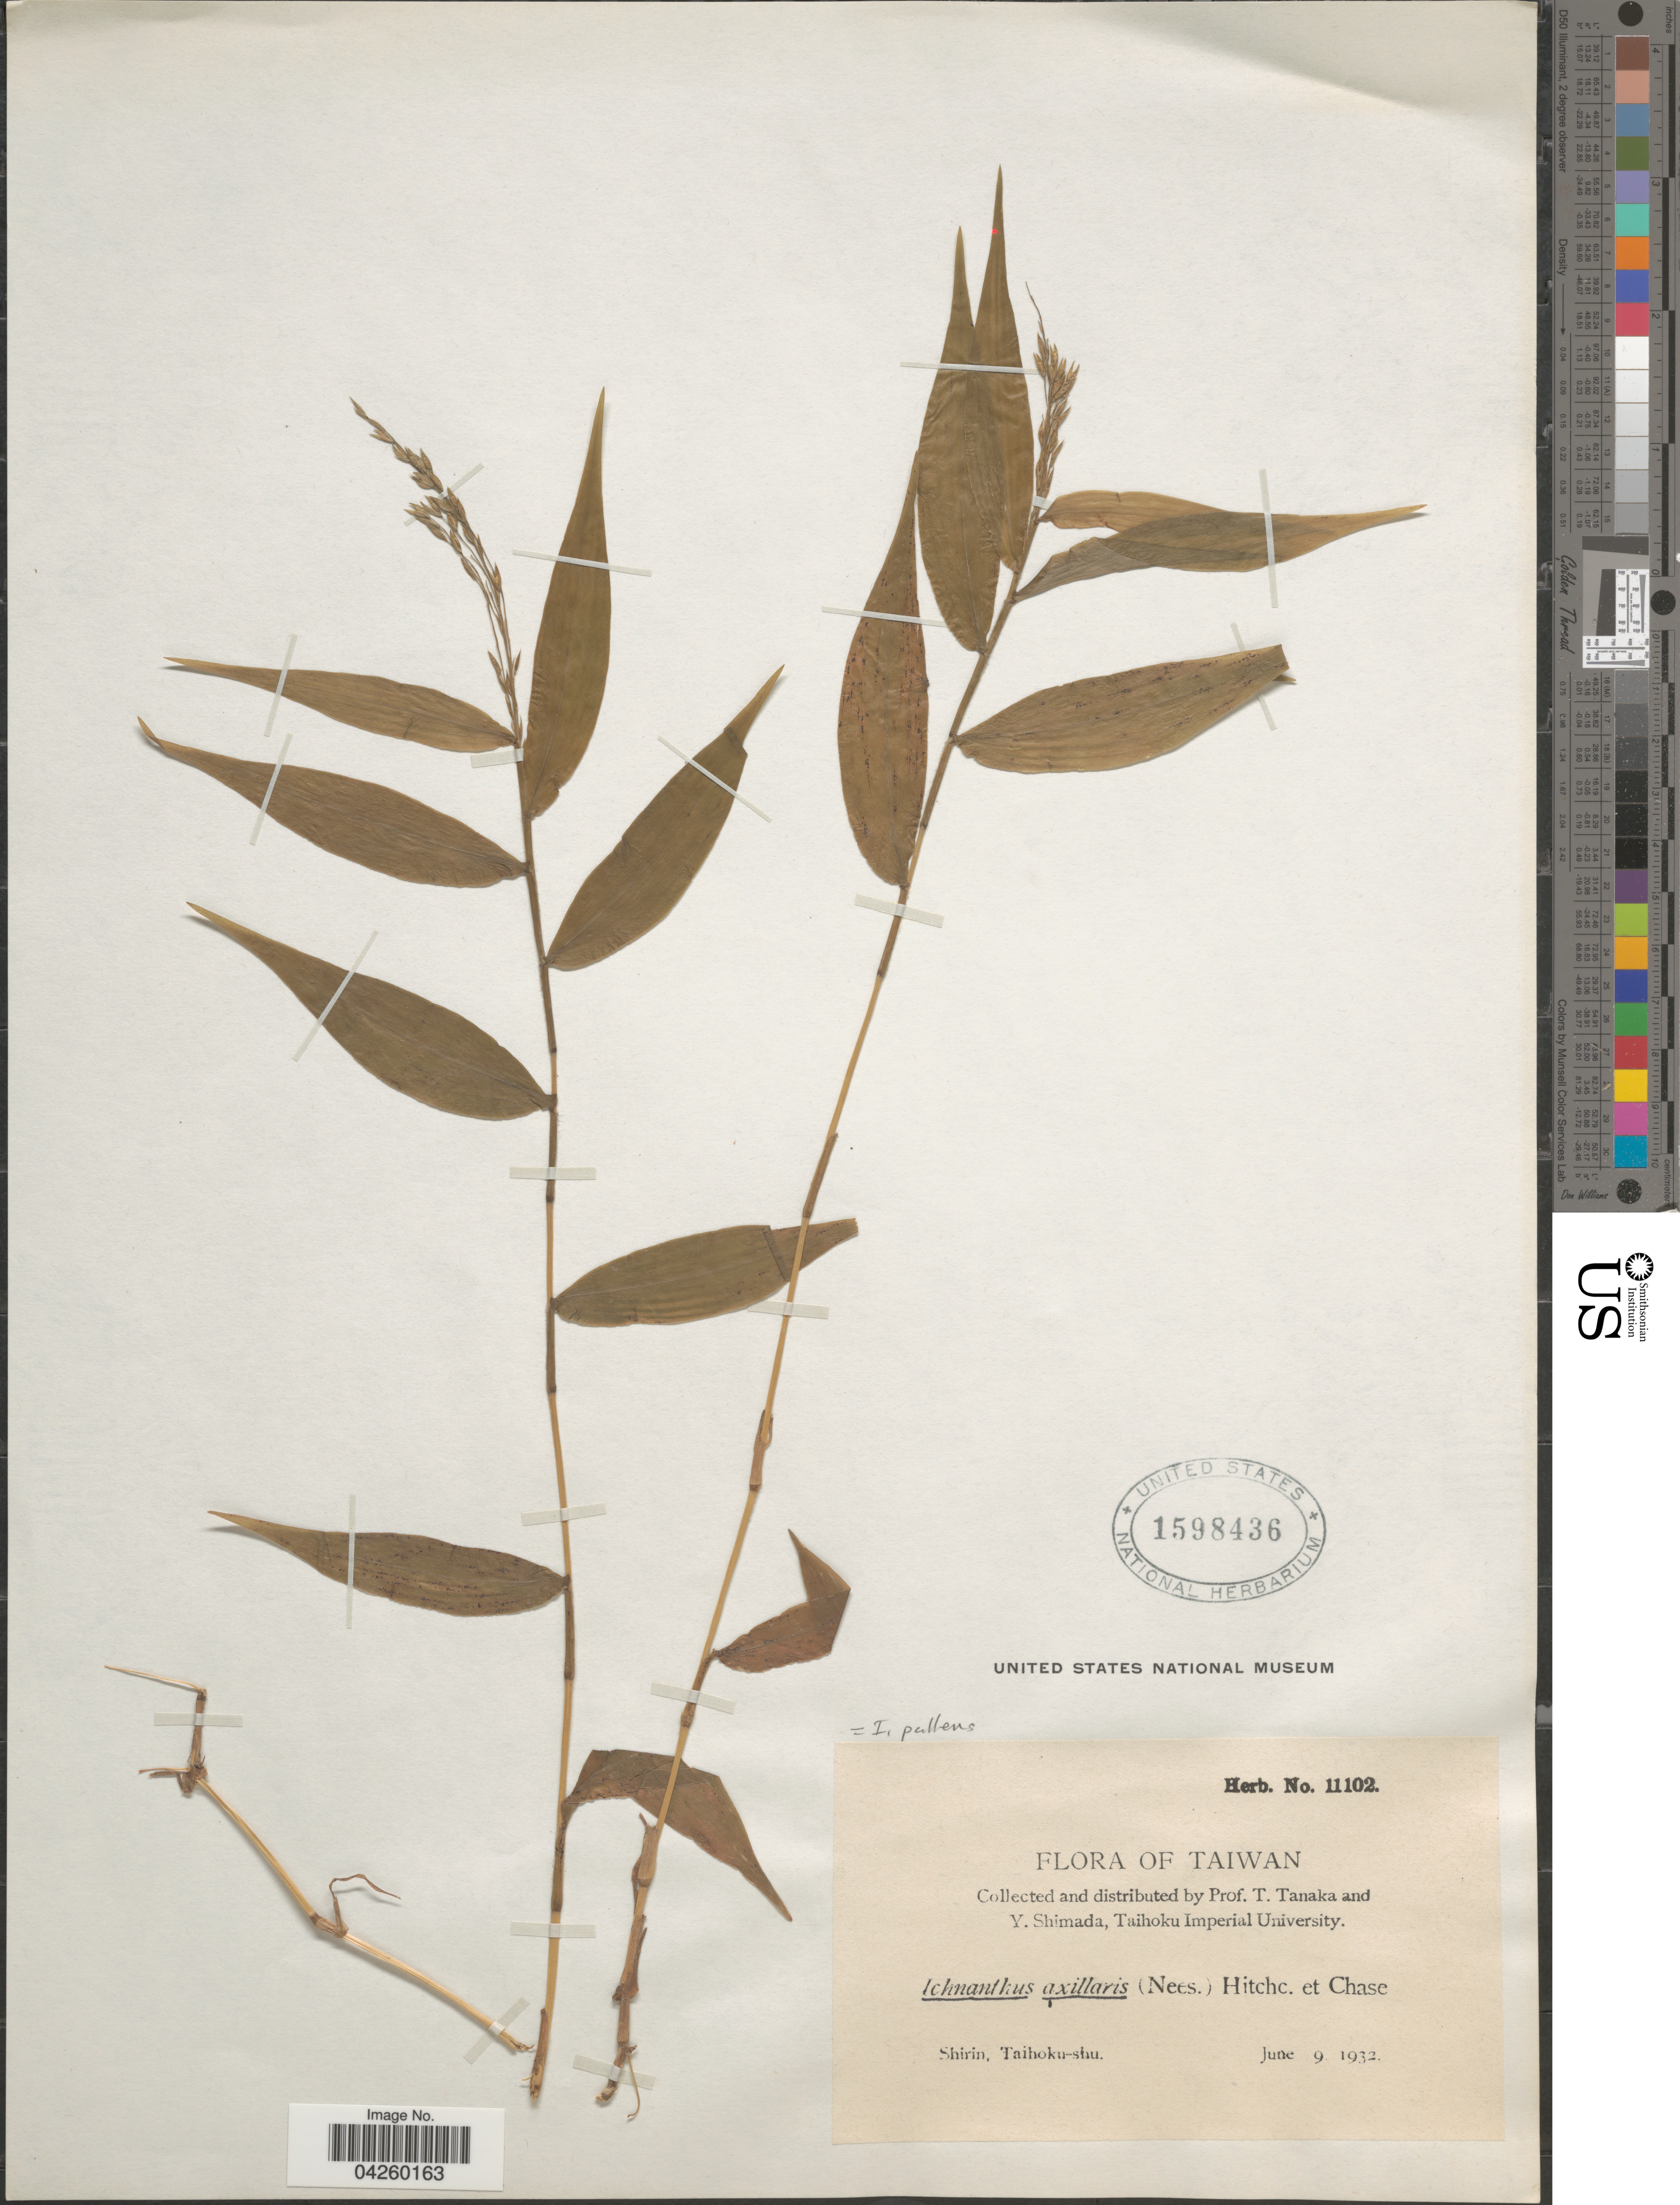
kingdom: Plantae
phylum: Tracheophyta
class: Liliopsida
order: Poales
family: Poaceae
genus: Ichnanthus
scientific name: Ichnanthus pallens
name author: (Sw.) Munro ex Benth.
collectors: T. Tanaka & Y. Shimada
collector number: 11102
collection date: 1932-06-09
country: Taiwan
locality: Shirin, Taihoku-shu.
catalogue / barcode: US 1598436